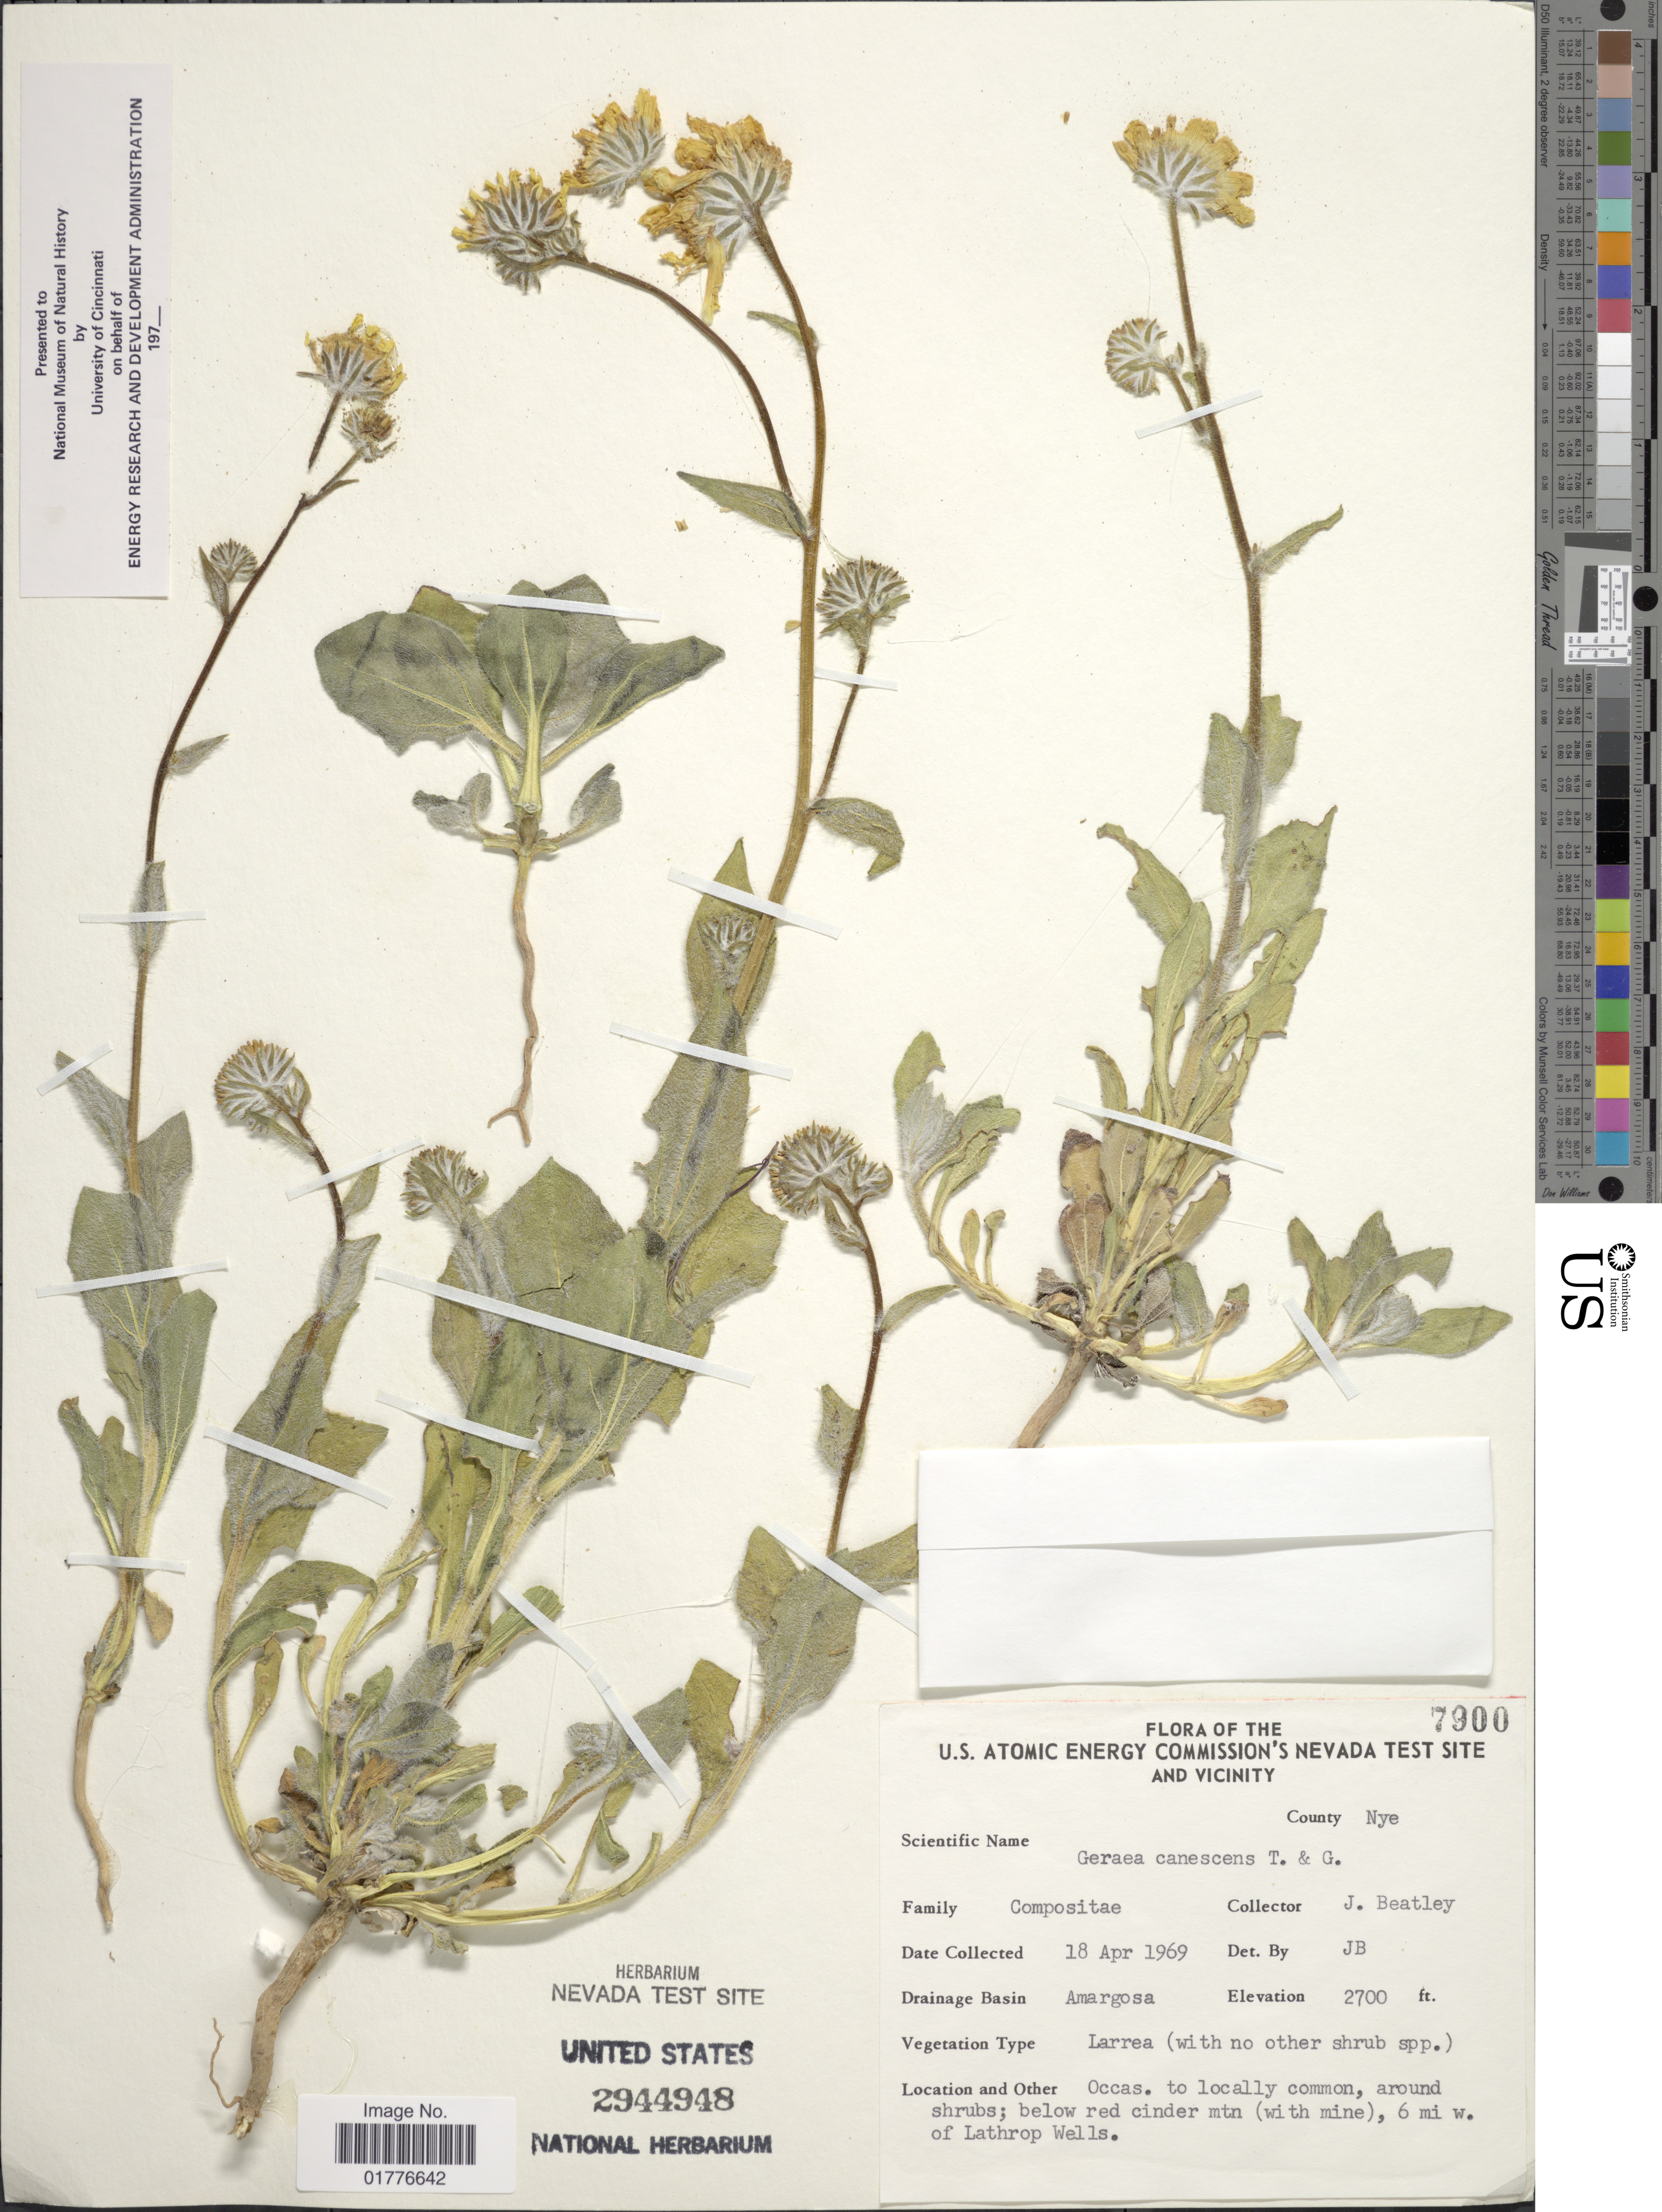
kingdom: Plantae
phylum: Tracheophyta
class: Magnoliopsida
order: Asterales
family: Asteraceae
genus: Geraea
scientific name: Geraea canescens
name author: Torr. & A. Gray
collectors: J. C. Beatley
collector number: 7900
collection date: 1969-04-18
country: United States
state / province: Nevada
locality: U.S Atomic Energy Commision Nevada Test Site and vicinity. County Nye, 6 mi. W of Lathrop Wells.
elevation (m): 823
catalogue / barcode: US 2944948